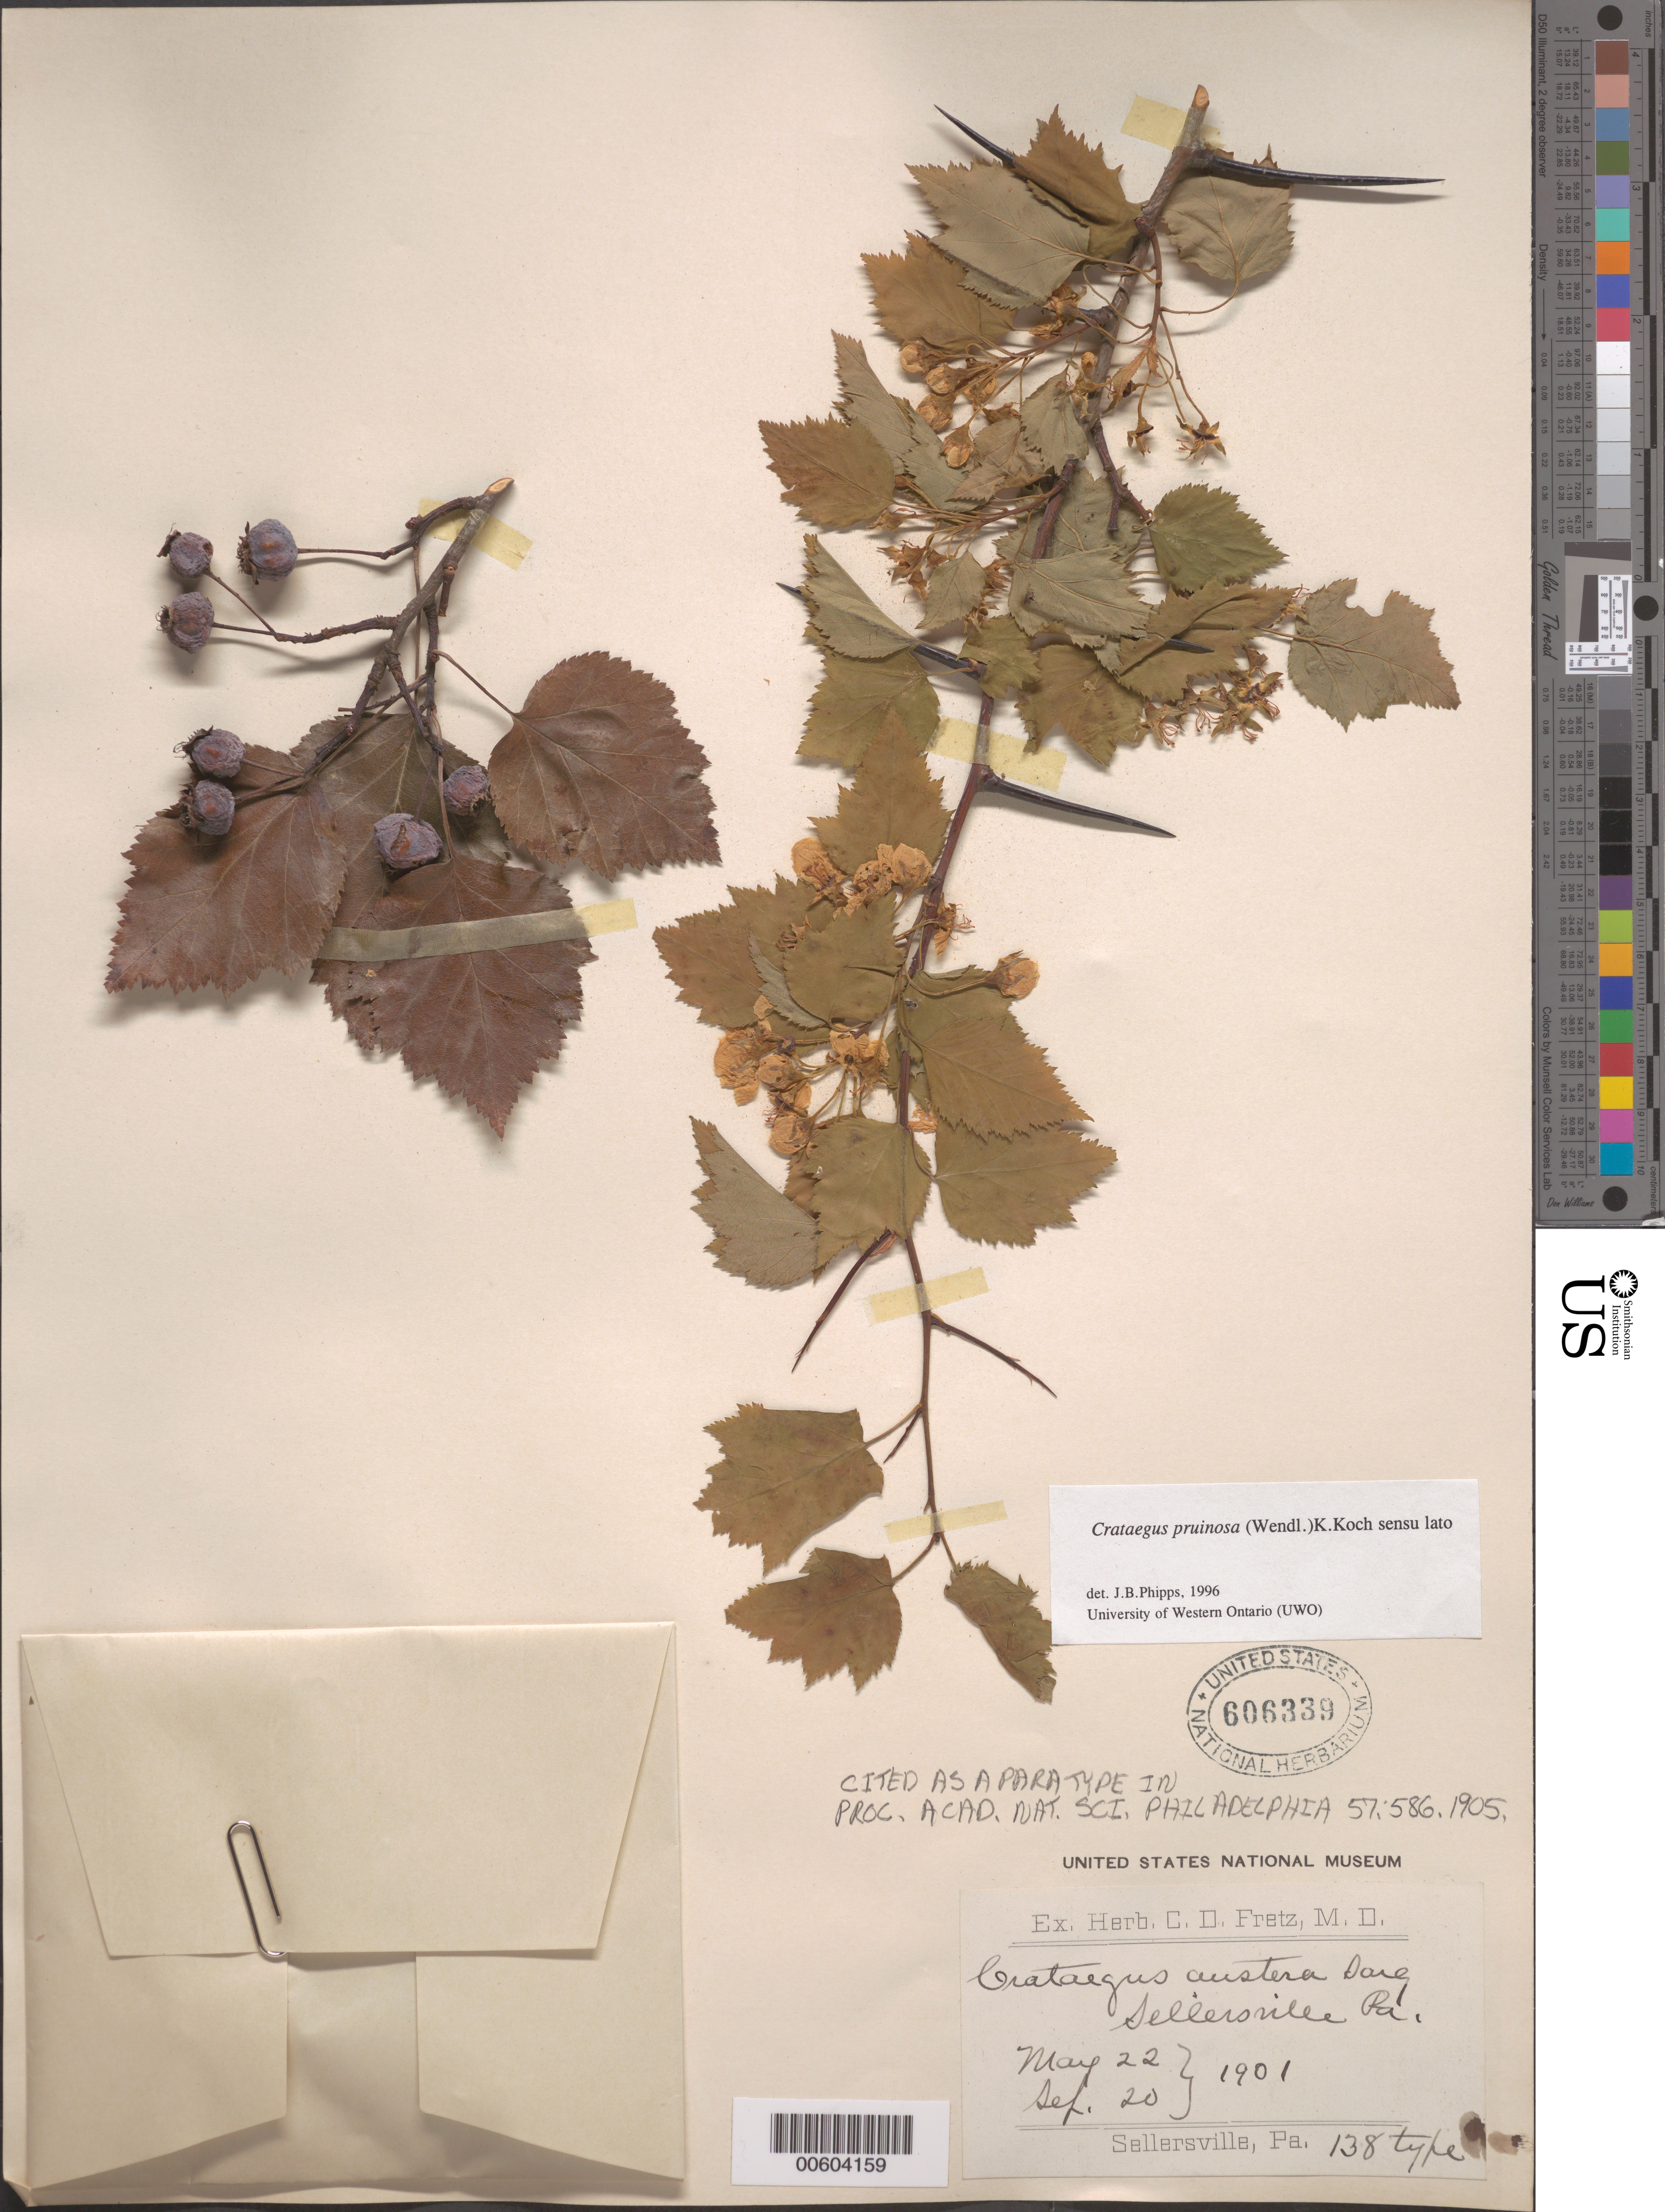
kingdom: Plantae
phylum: Tracheophyta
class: Magnoliopsida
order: Rosales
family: Rosaceae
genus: Crataegus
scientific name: Crataegus pruinosa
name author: (H.L. Wendl.) K. Koch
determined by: Phipps, James B., (UWO), University of Western Ontario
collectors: C. D. Fretz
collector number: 138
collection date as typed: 22 May 1901 and 20 Sep 1901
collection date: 1901-05-22,1901-09-20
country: United States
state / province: Pennsylvania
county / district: Bucks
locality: Sellersville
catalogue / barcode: US 606339